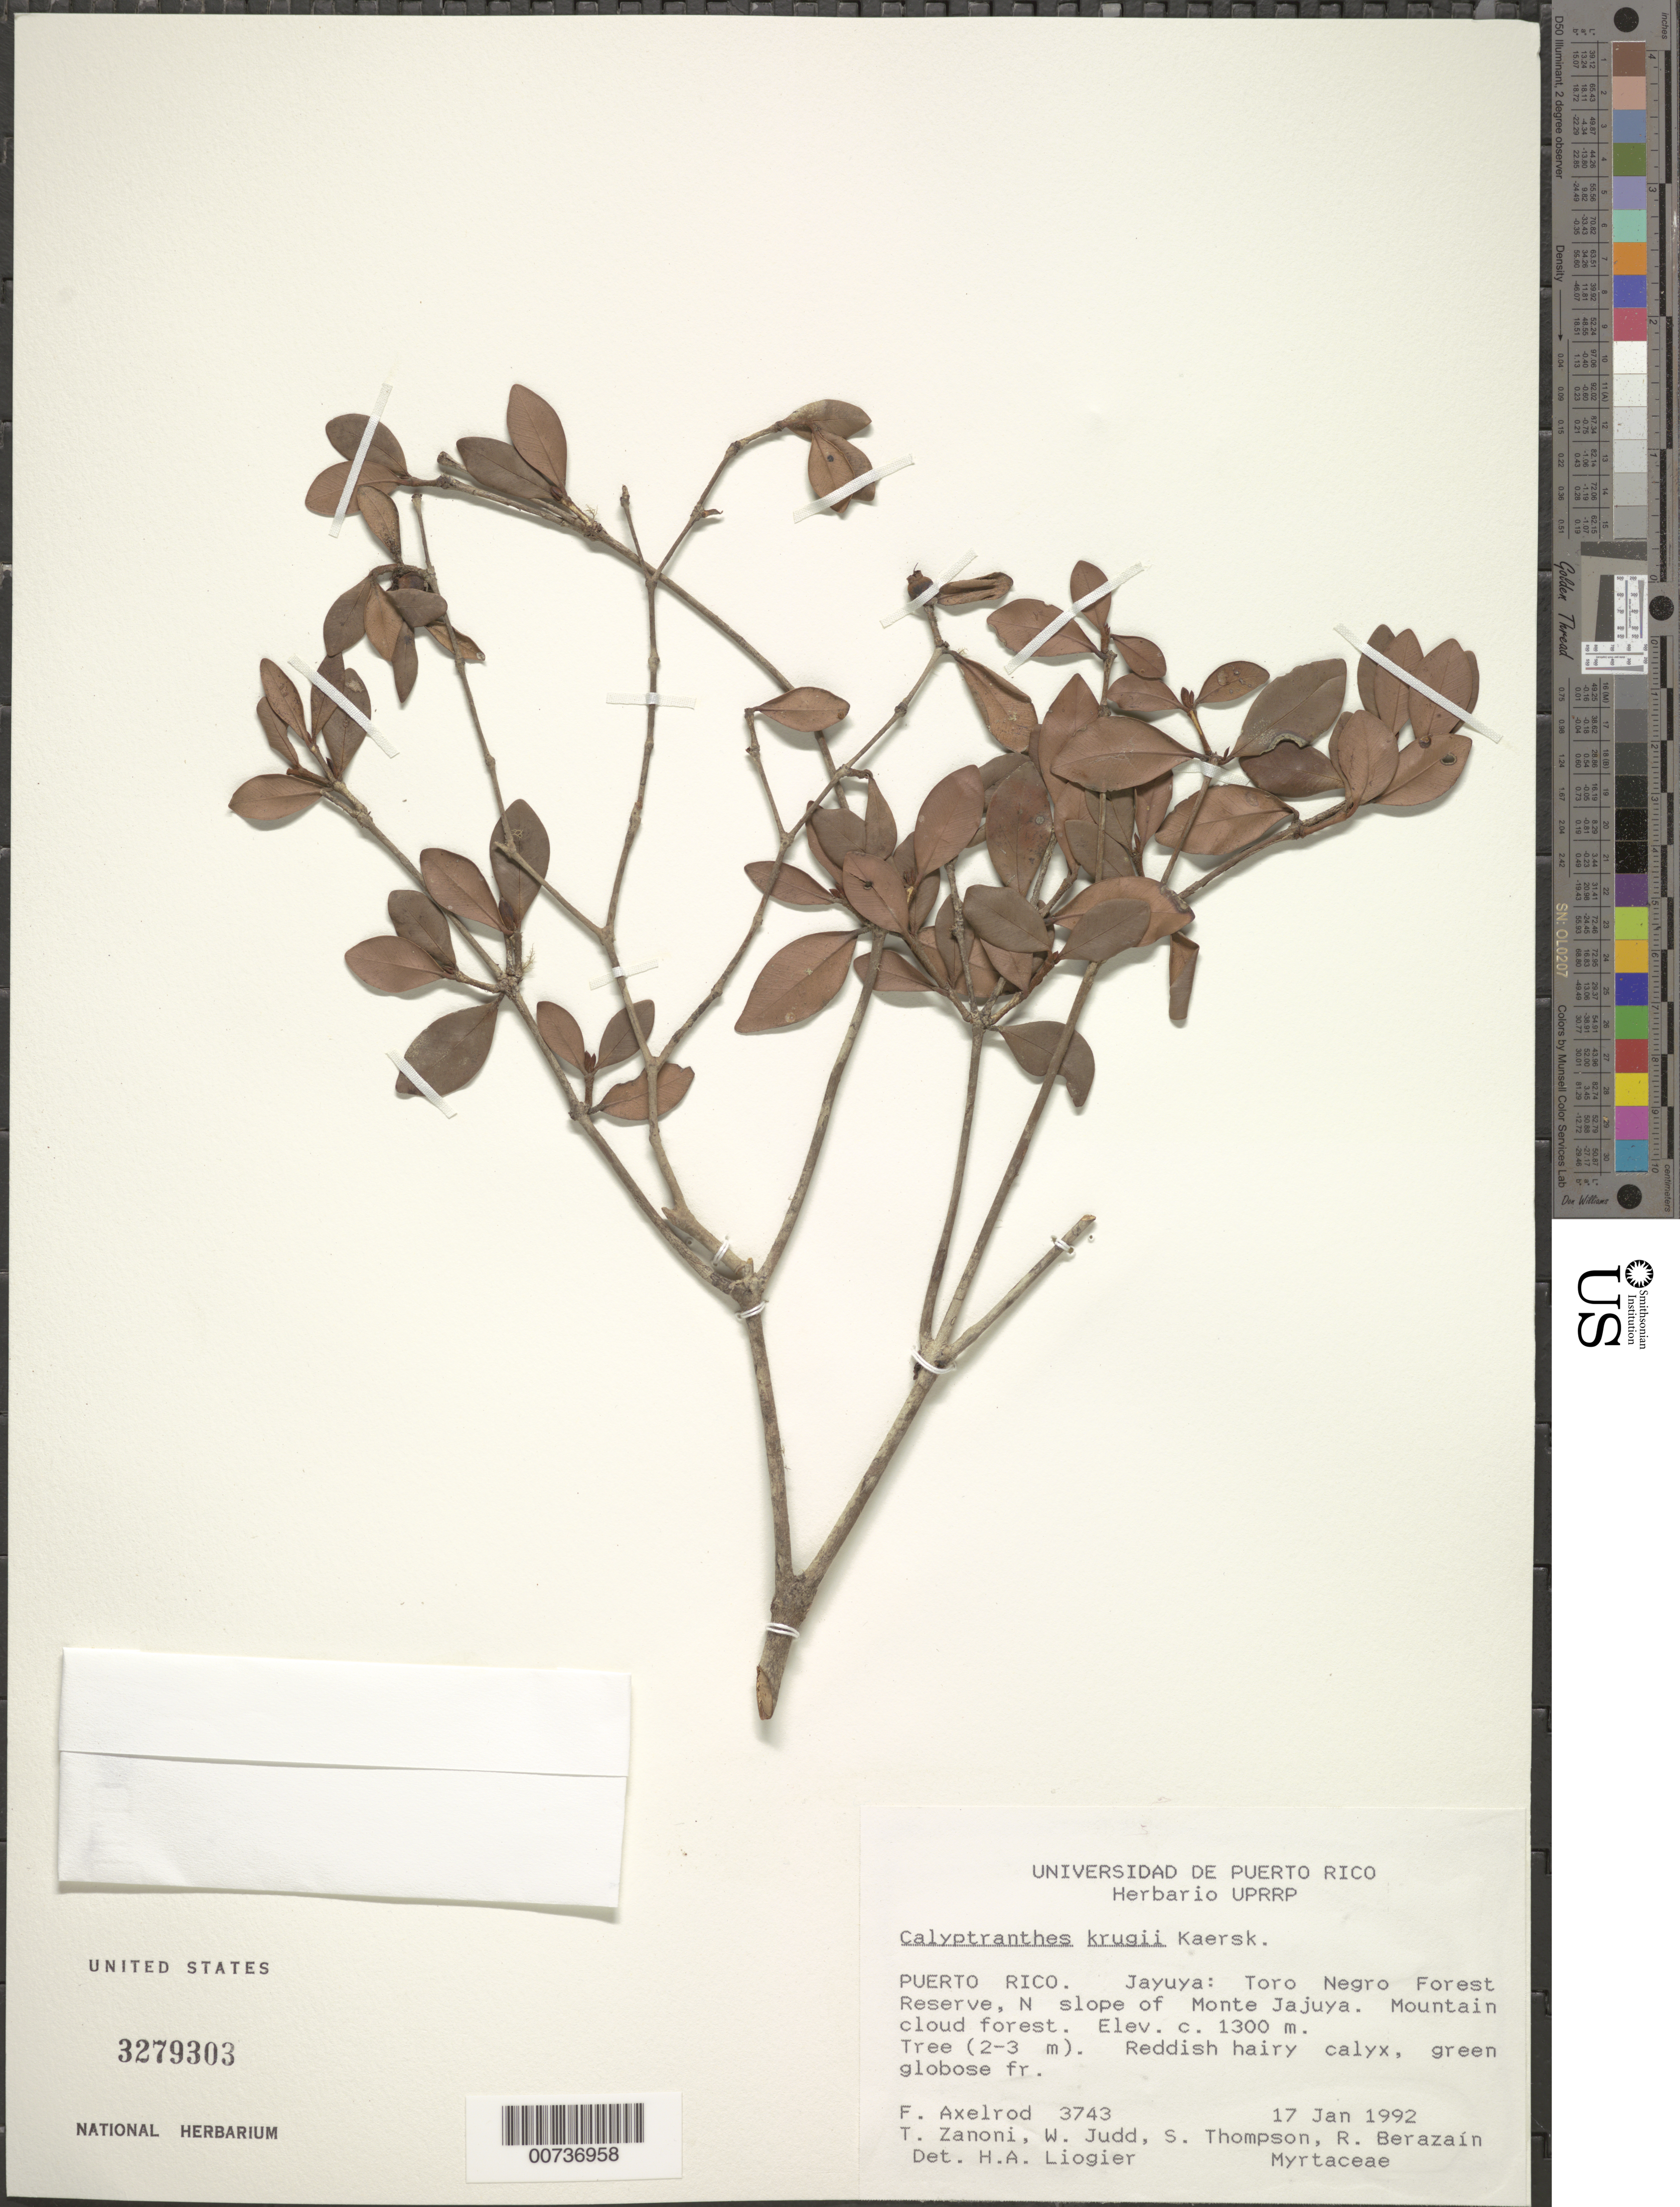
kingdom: Plantae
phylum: Tracheophyta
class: Magnoliopsida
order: Myrtales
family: Myrtaceae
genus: Myrcia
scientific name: Myrcia krugii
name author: (Kiaersk.) E. Lucas & Acev.-Rodr.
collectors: F. S. Axelrod, T. A. Zanoni, W. Judd, S. A. Thompson & R. Berazaín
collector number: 3743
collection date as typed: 17 Jan 1992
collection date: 1992-01-17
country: Puerto Rico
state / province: Jayuya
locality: Jayuya: Toro Negro Forest Reserve, N slope of Monte Jayuya. Mountain cloud forest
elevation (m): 1300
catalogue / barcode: US 3279303